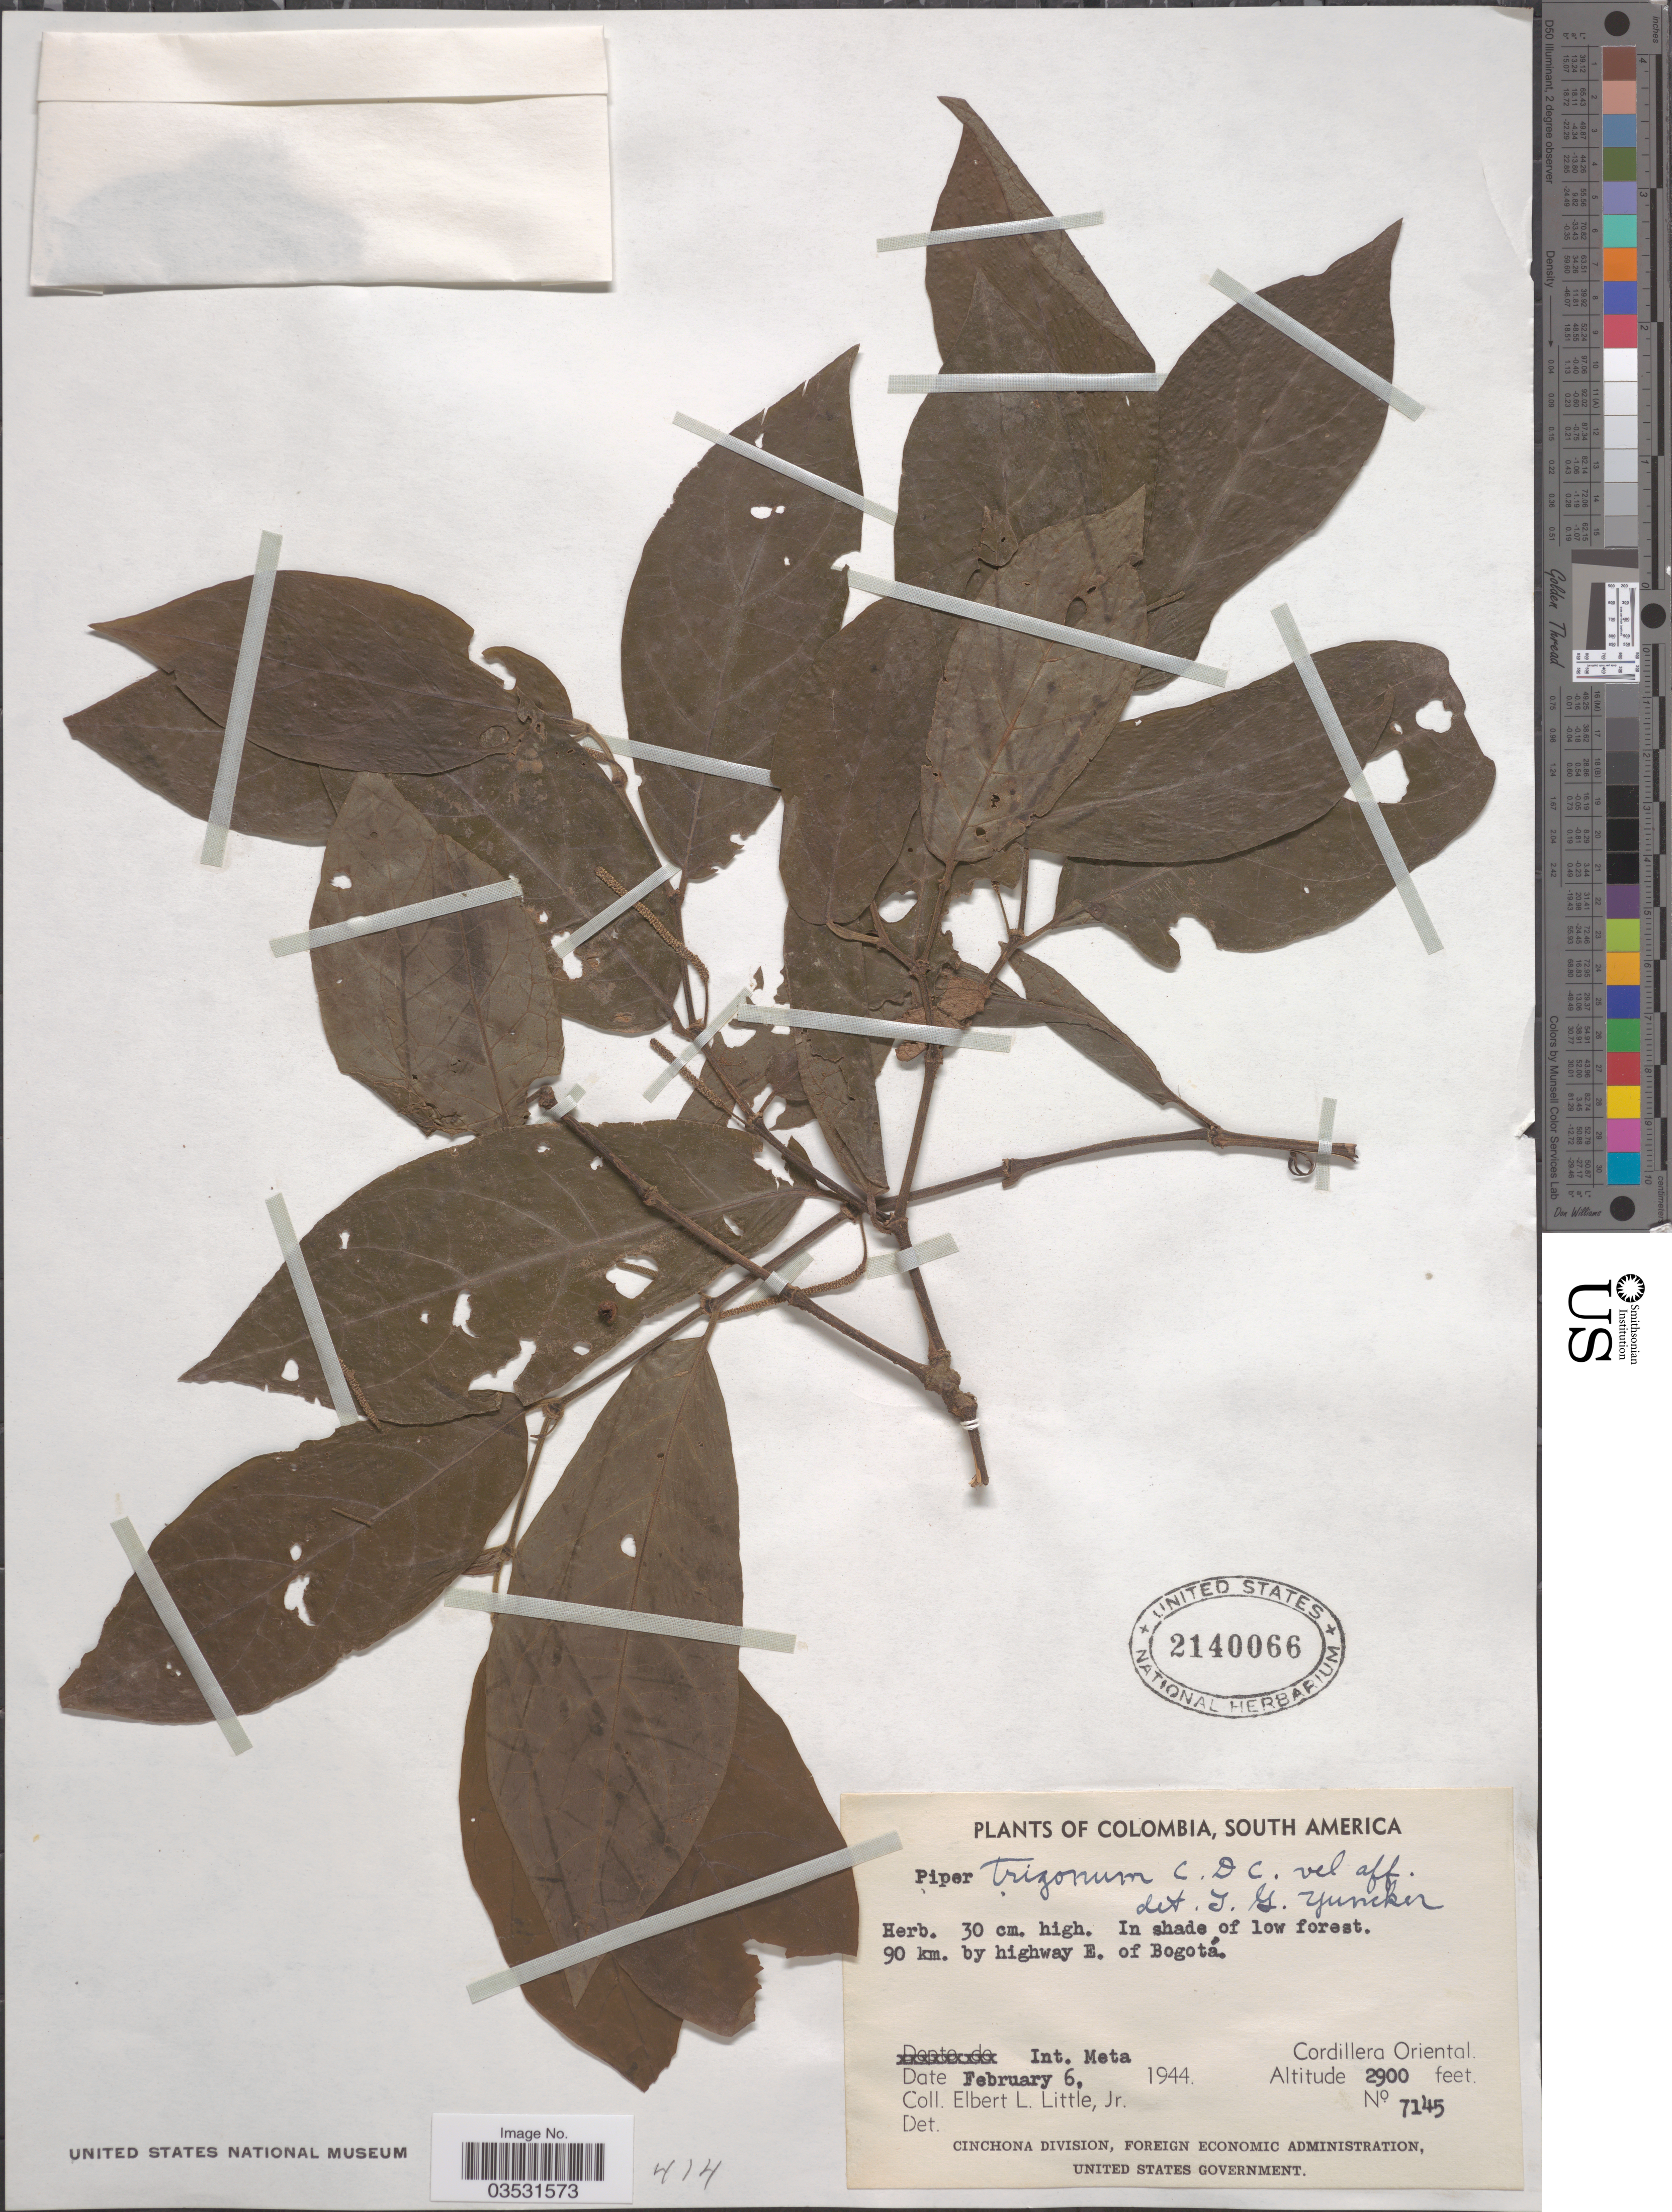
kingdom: Plantae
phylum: Tracheophyta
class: Magnoliopsida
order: Piperales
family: Piperaceae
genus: Piper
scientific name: Piper trigonum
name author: C. DC.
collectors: E. L. Little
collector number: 7145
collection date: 1944-02-06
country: Colombia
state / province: Meta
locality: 90 km. by highway E. of Bogotá. Int. Meta. Cordillera Oriental.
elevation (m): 884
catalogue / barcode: US 2140066